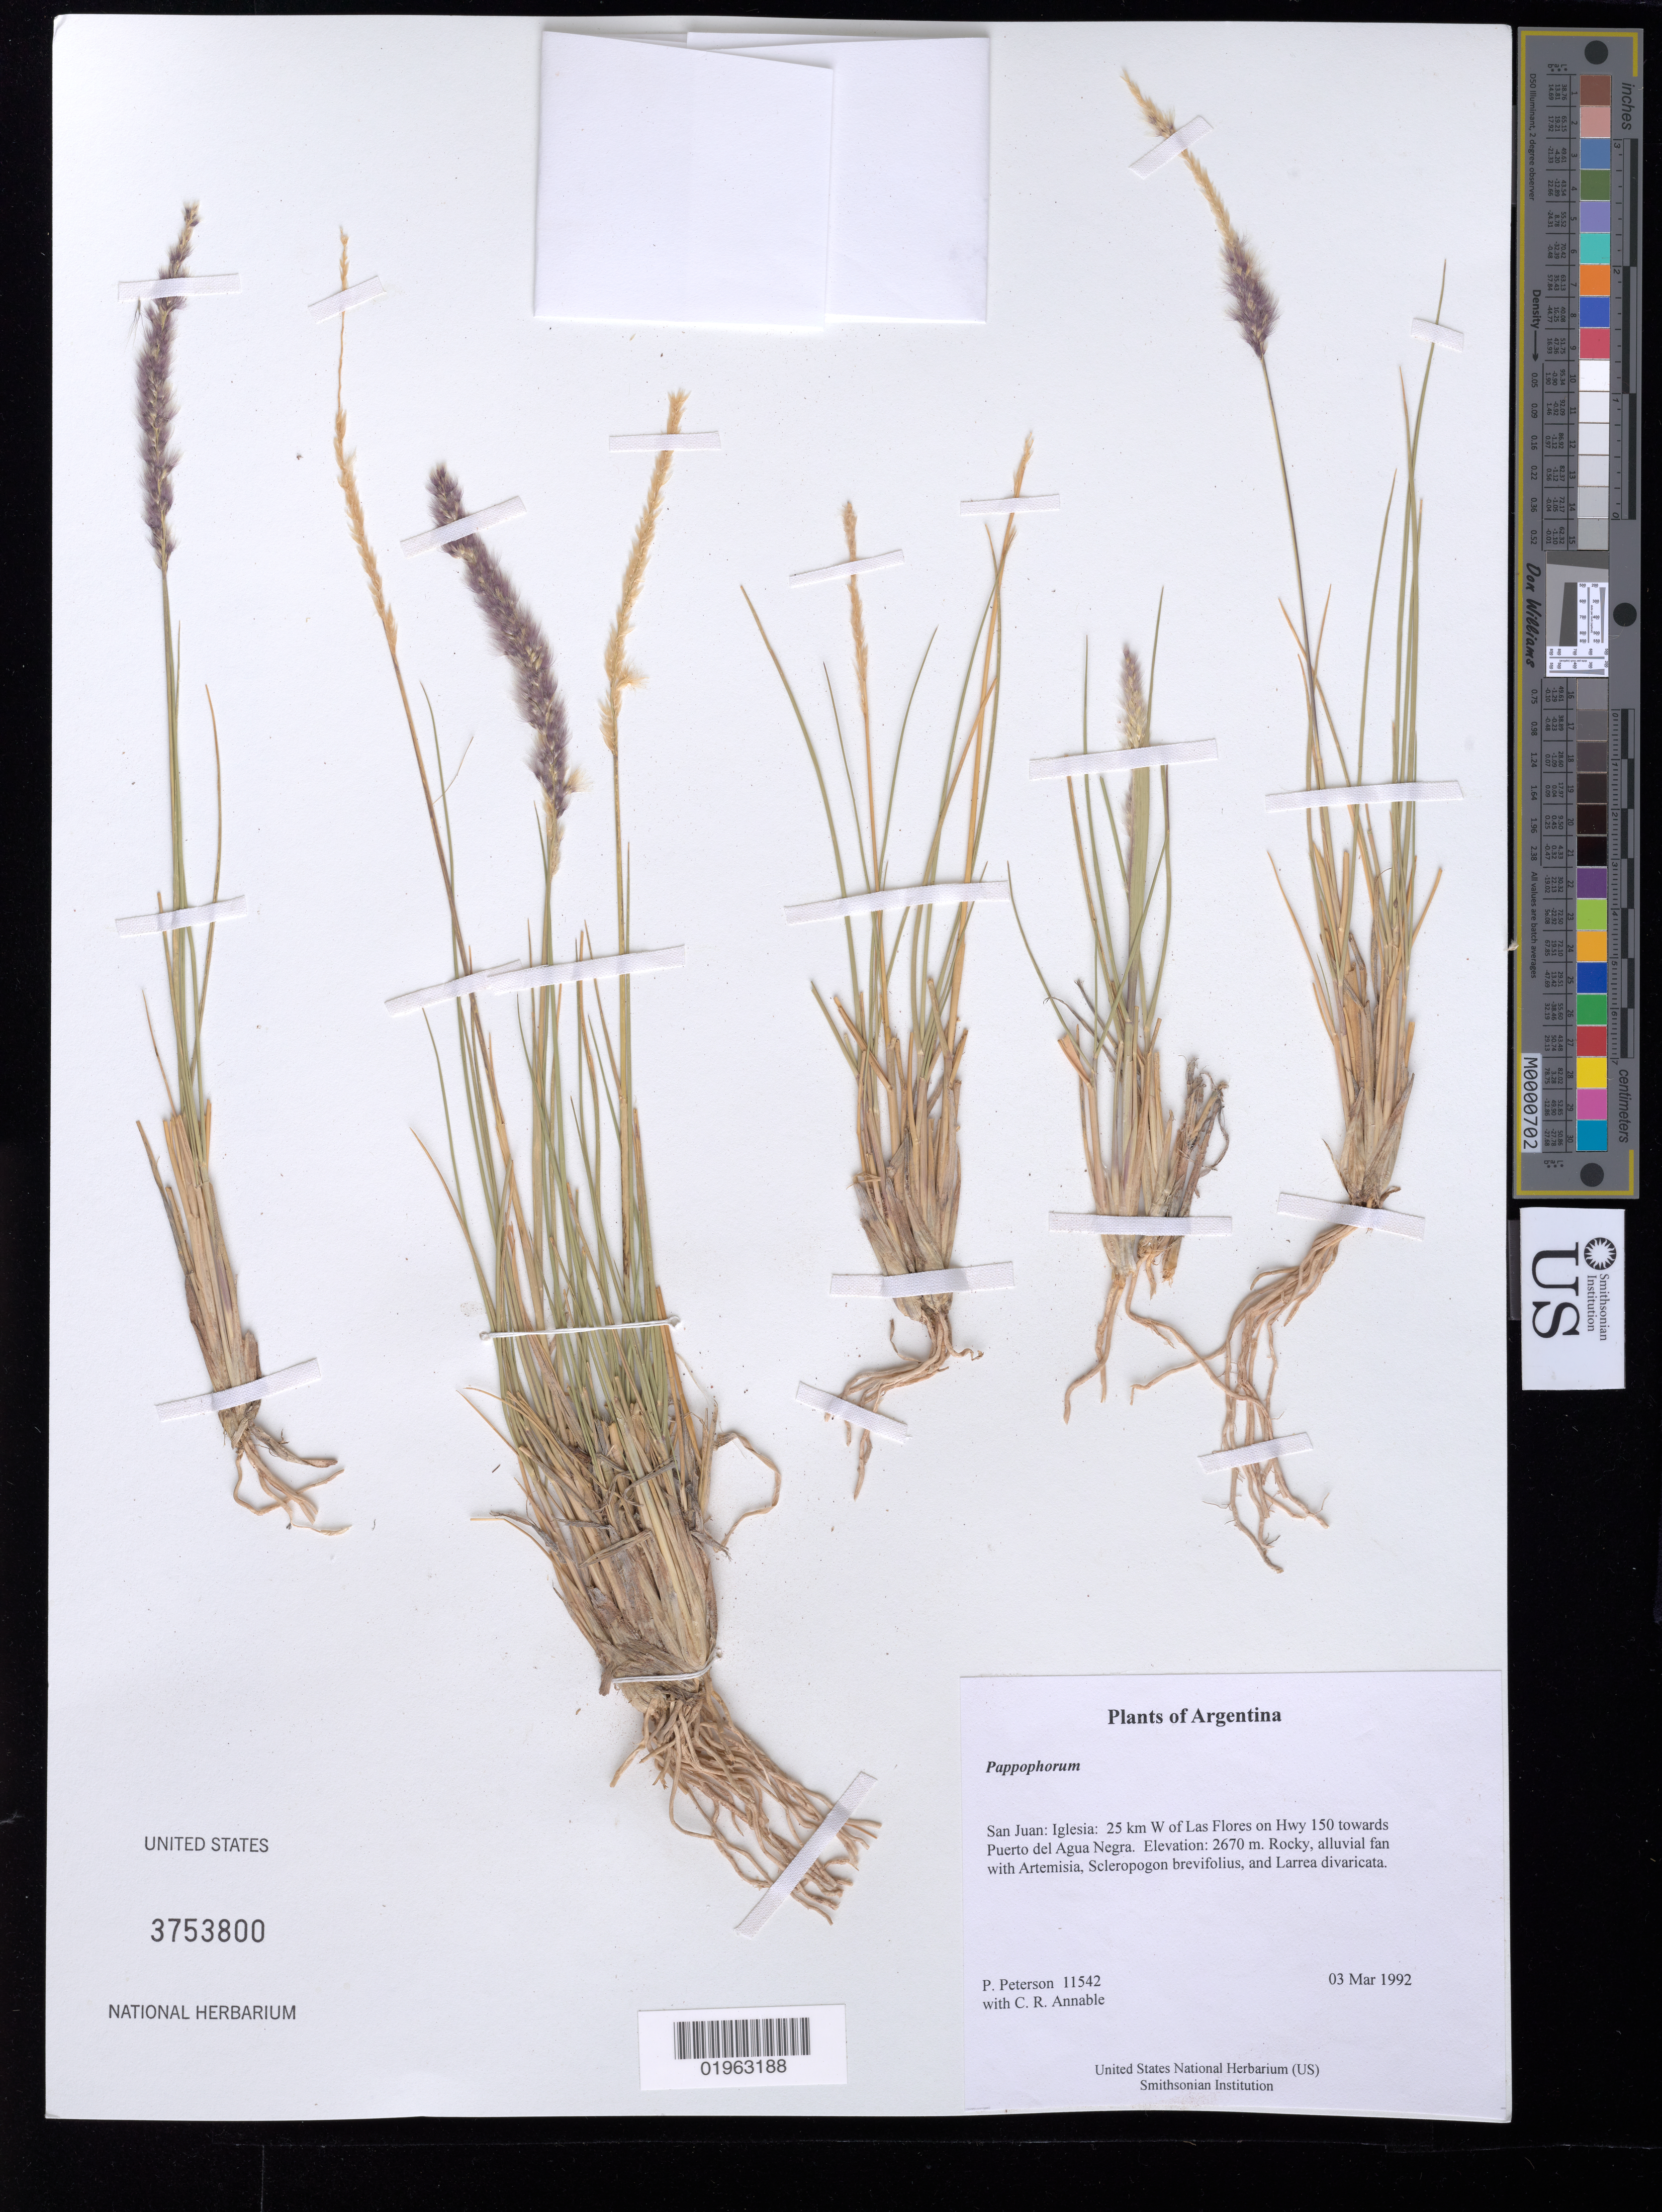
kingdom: Plantae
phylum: Tracheophyta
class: Liliopsida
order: Poales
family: Poaceae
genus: Pappophorum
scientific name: Pappophorum sp.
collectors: P. M. Peterson & C. R. Annable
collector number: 11542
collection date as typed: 03 Mar 1992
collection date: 1992-03-03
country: Argentina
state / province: San Juan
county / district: Iglesia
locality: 25 km W of Las Flores on Hwy 150 towards Puerto del Agua Negra.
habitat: Rocky, alluvial fan with Artemisia, Scleropogon brevifolius, and Larrea divaricata.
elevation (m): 2670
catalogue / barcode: US 3753800